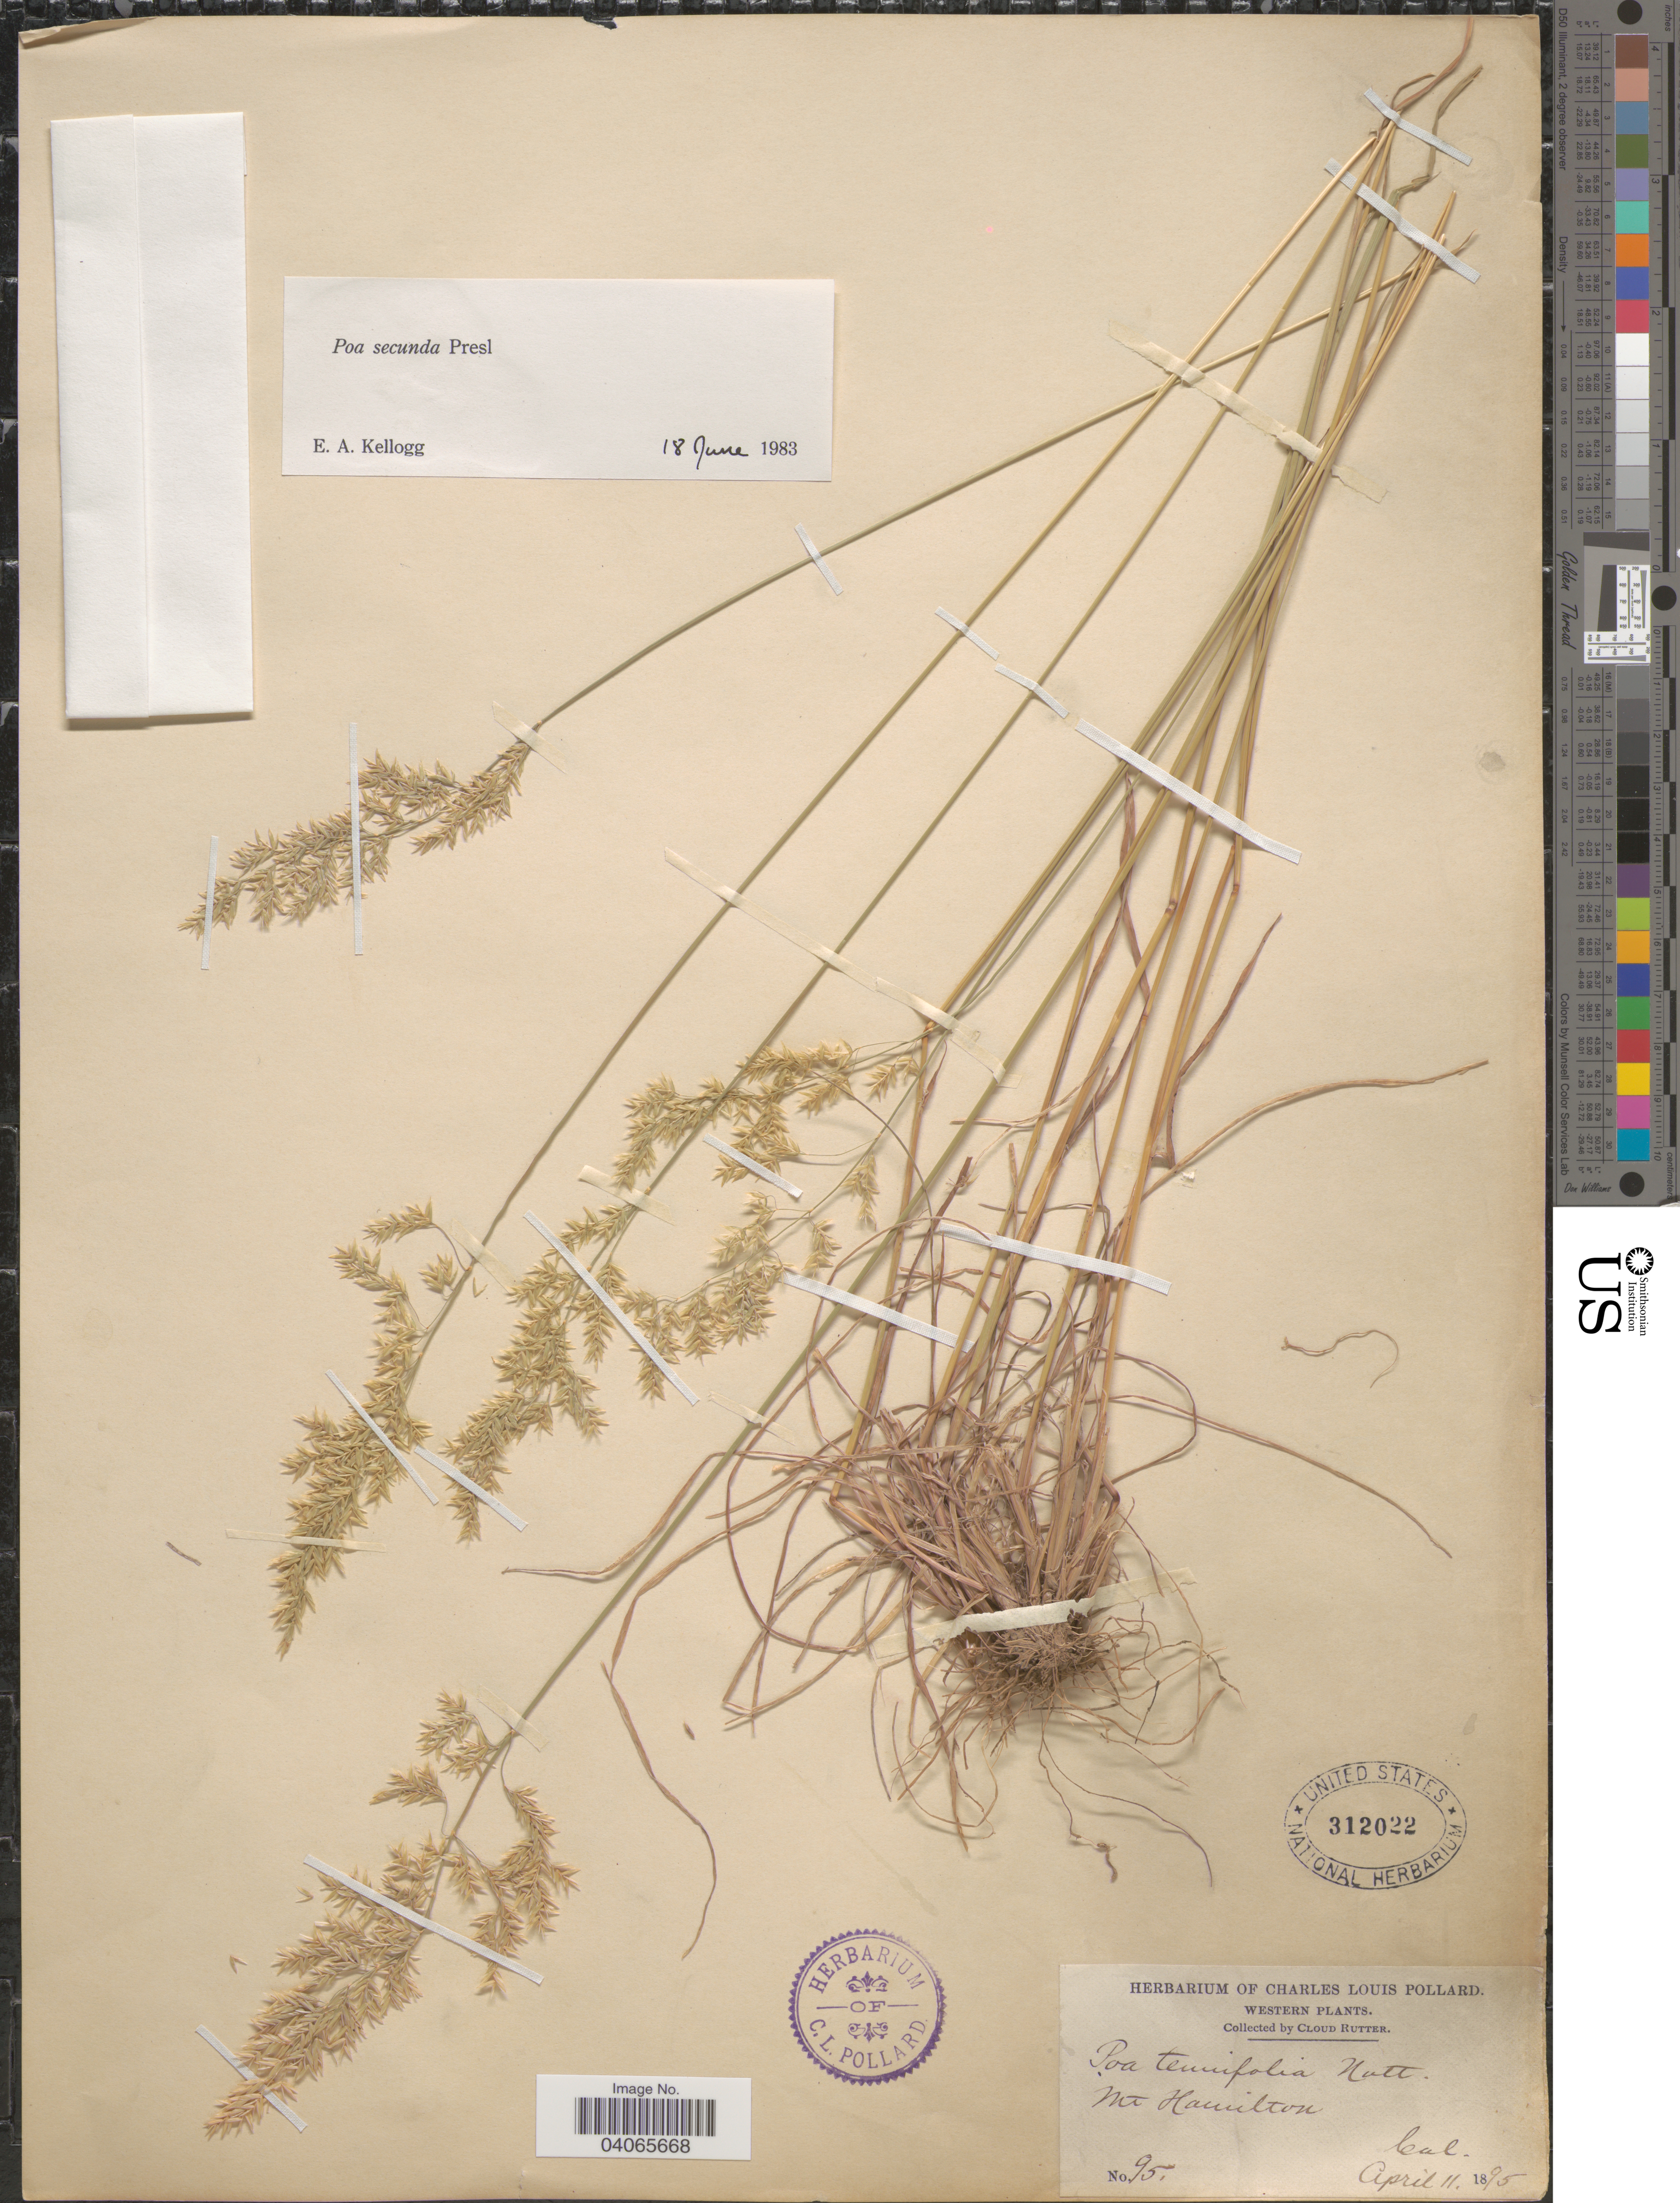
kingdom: Plantae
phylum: Tracheophyta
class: Liliopsida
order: Poales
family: Poaceae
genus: Poa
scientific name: Poa secunda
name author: J. Presl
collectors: C. Rutter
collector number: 95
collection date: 1895-04-11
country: United States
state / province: California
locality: Western. Mt Hamilton.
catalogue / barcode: US 312022